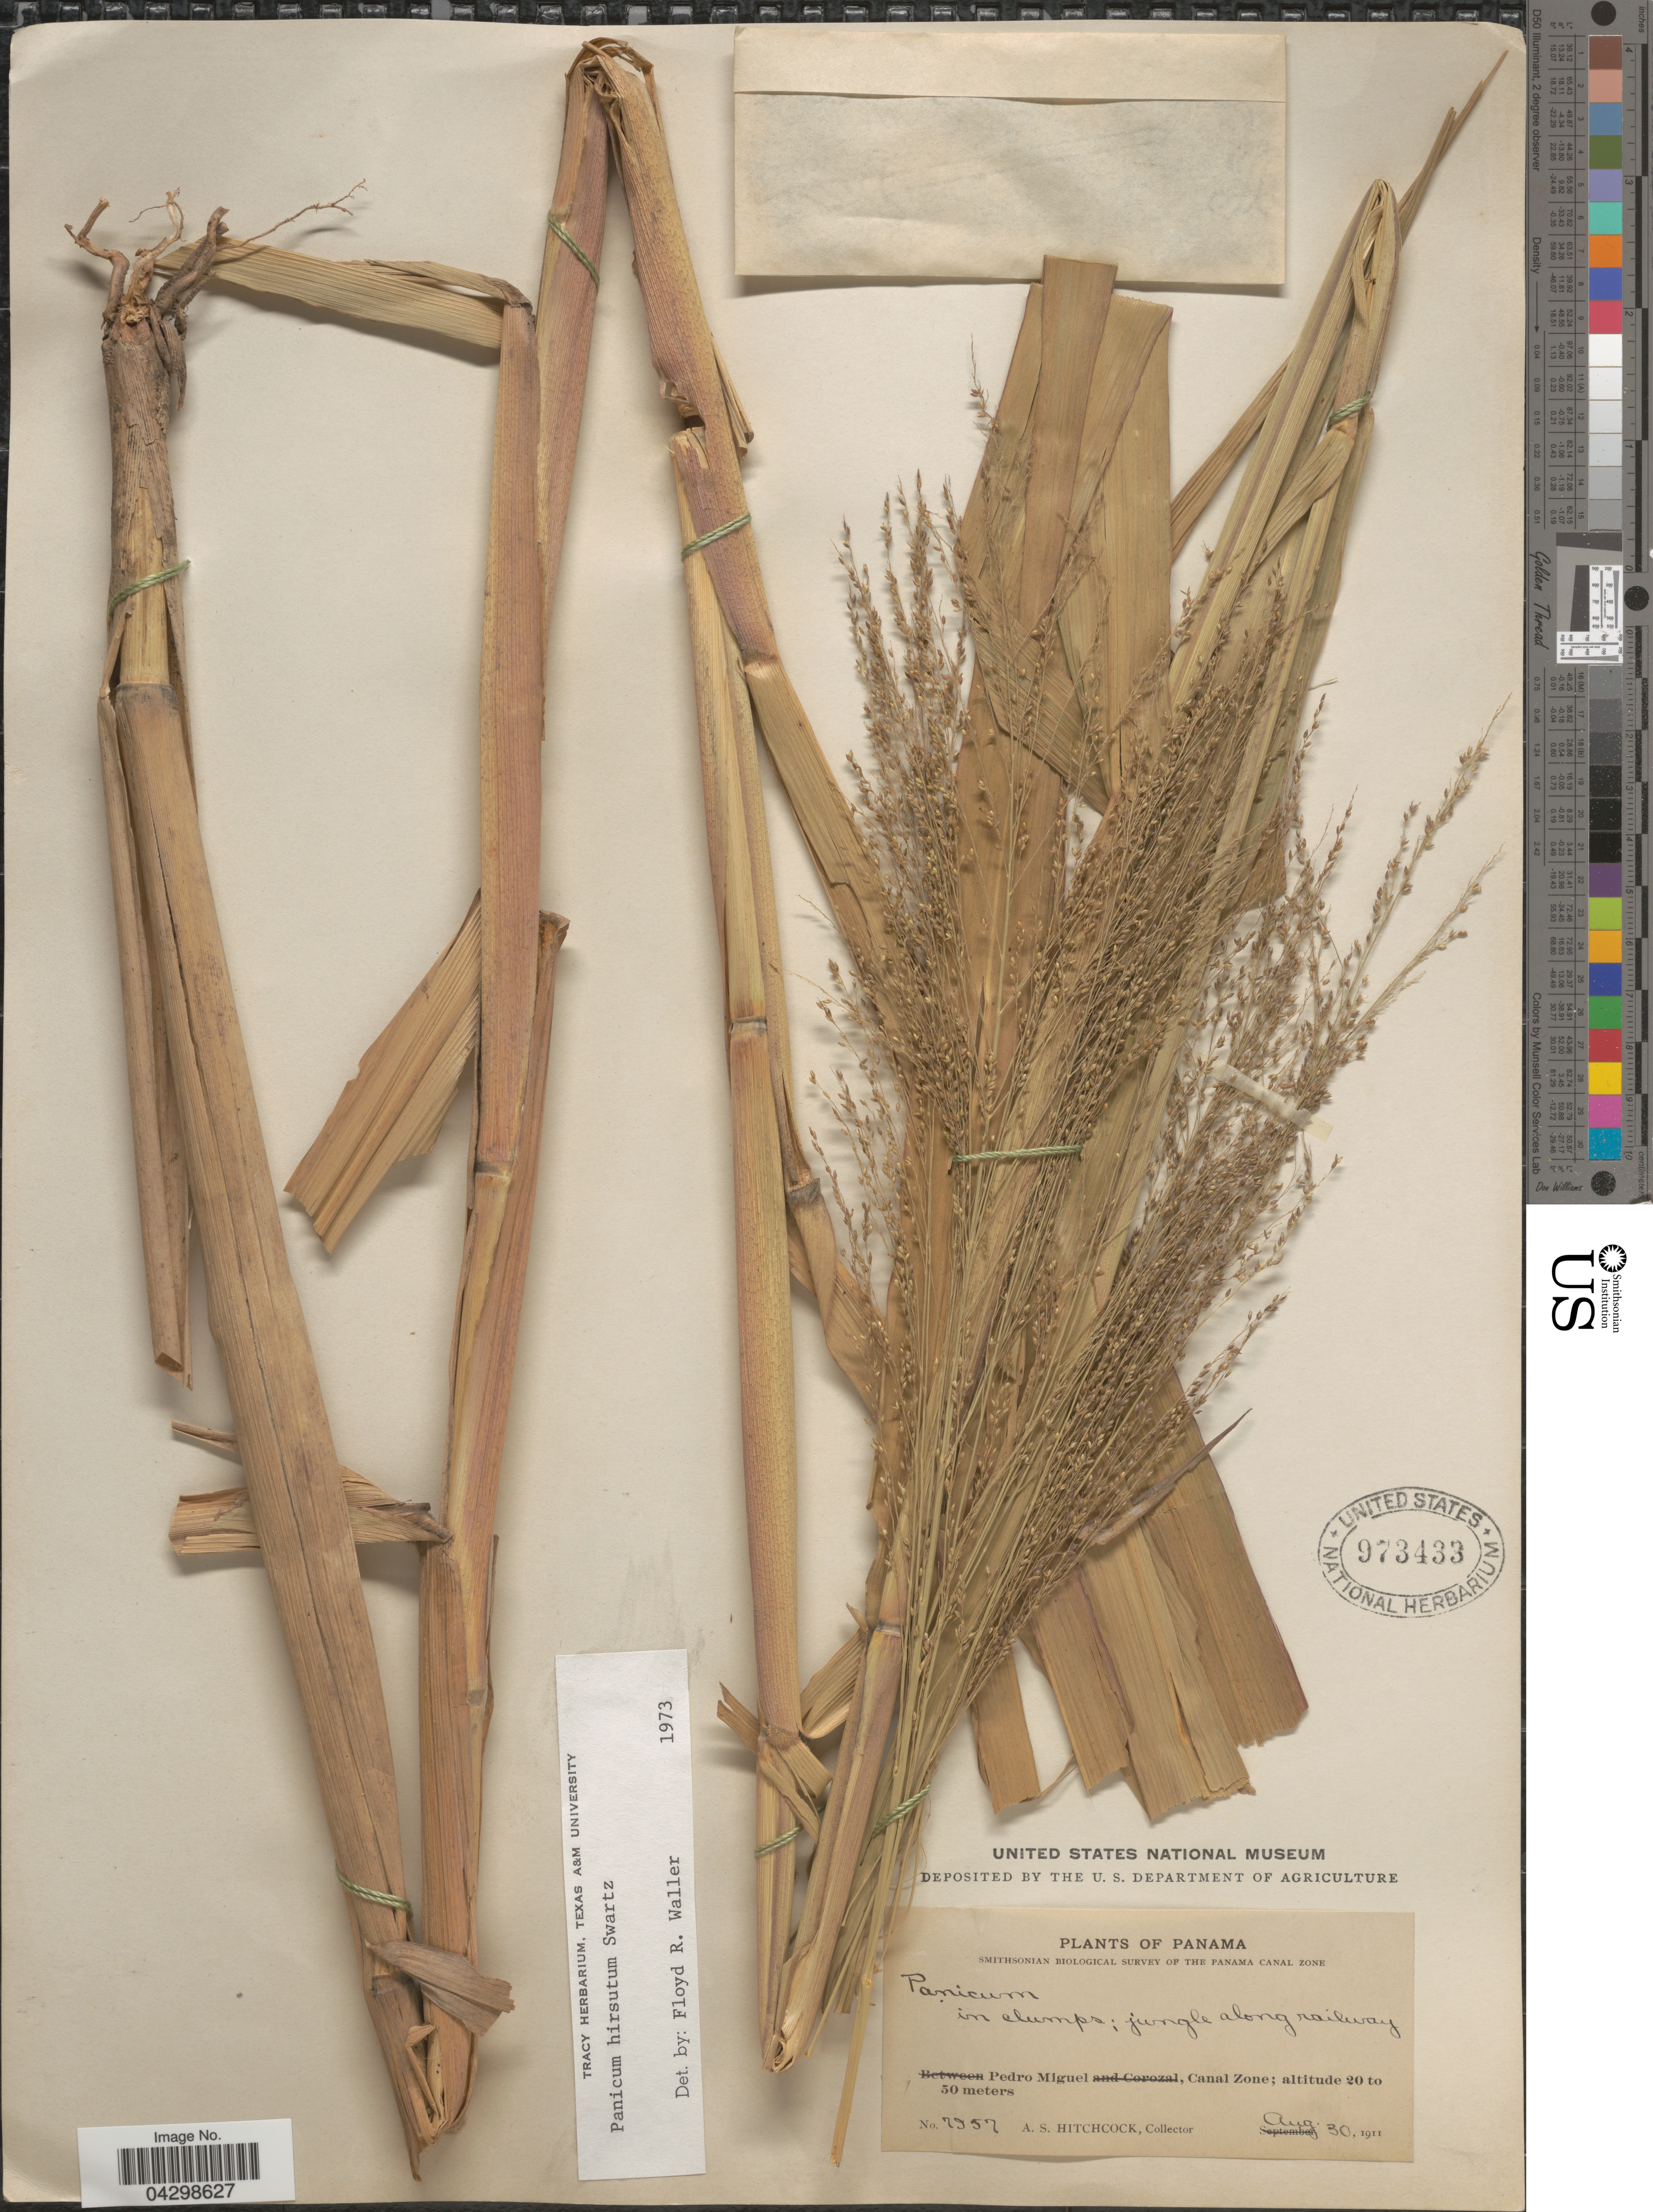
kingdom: Plantae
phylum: Tracheophyta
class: Liliopsida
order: Poales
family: Poaceae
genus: Panicum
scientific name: Panicum hirsutum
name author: Sw.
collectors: A. S. Hitchcock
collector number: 7957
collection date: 1911-08-30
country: Panama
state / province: Colón / Panamá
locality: Smithsonian Biological Survey of the Panama Canal Zone. Pedro Miguel, Canal Zone.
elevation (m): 20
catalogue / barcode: US 973433